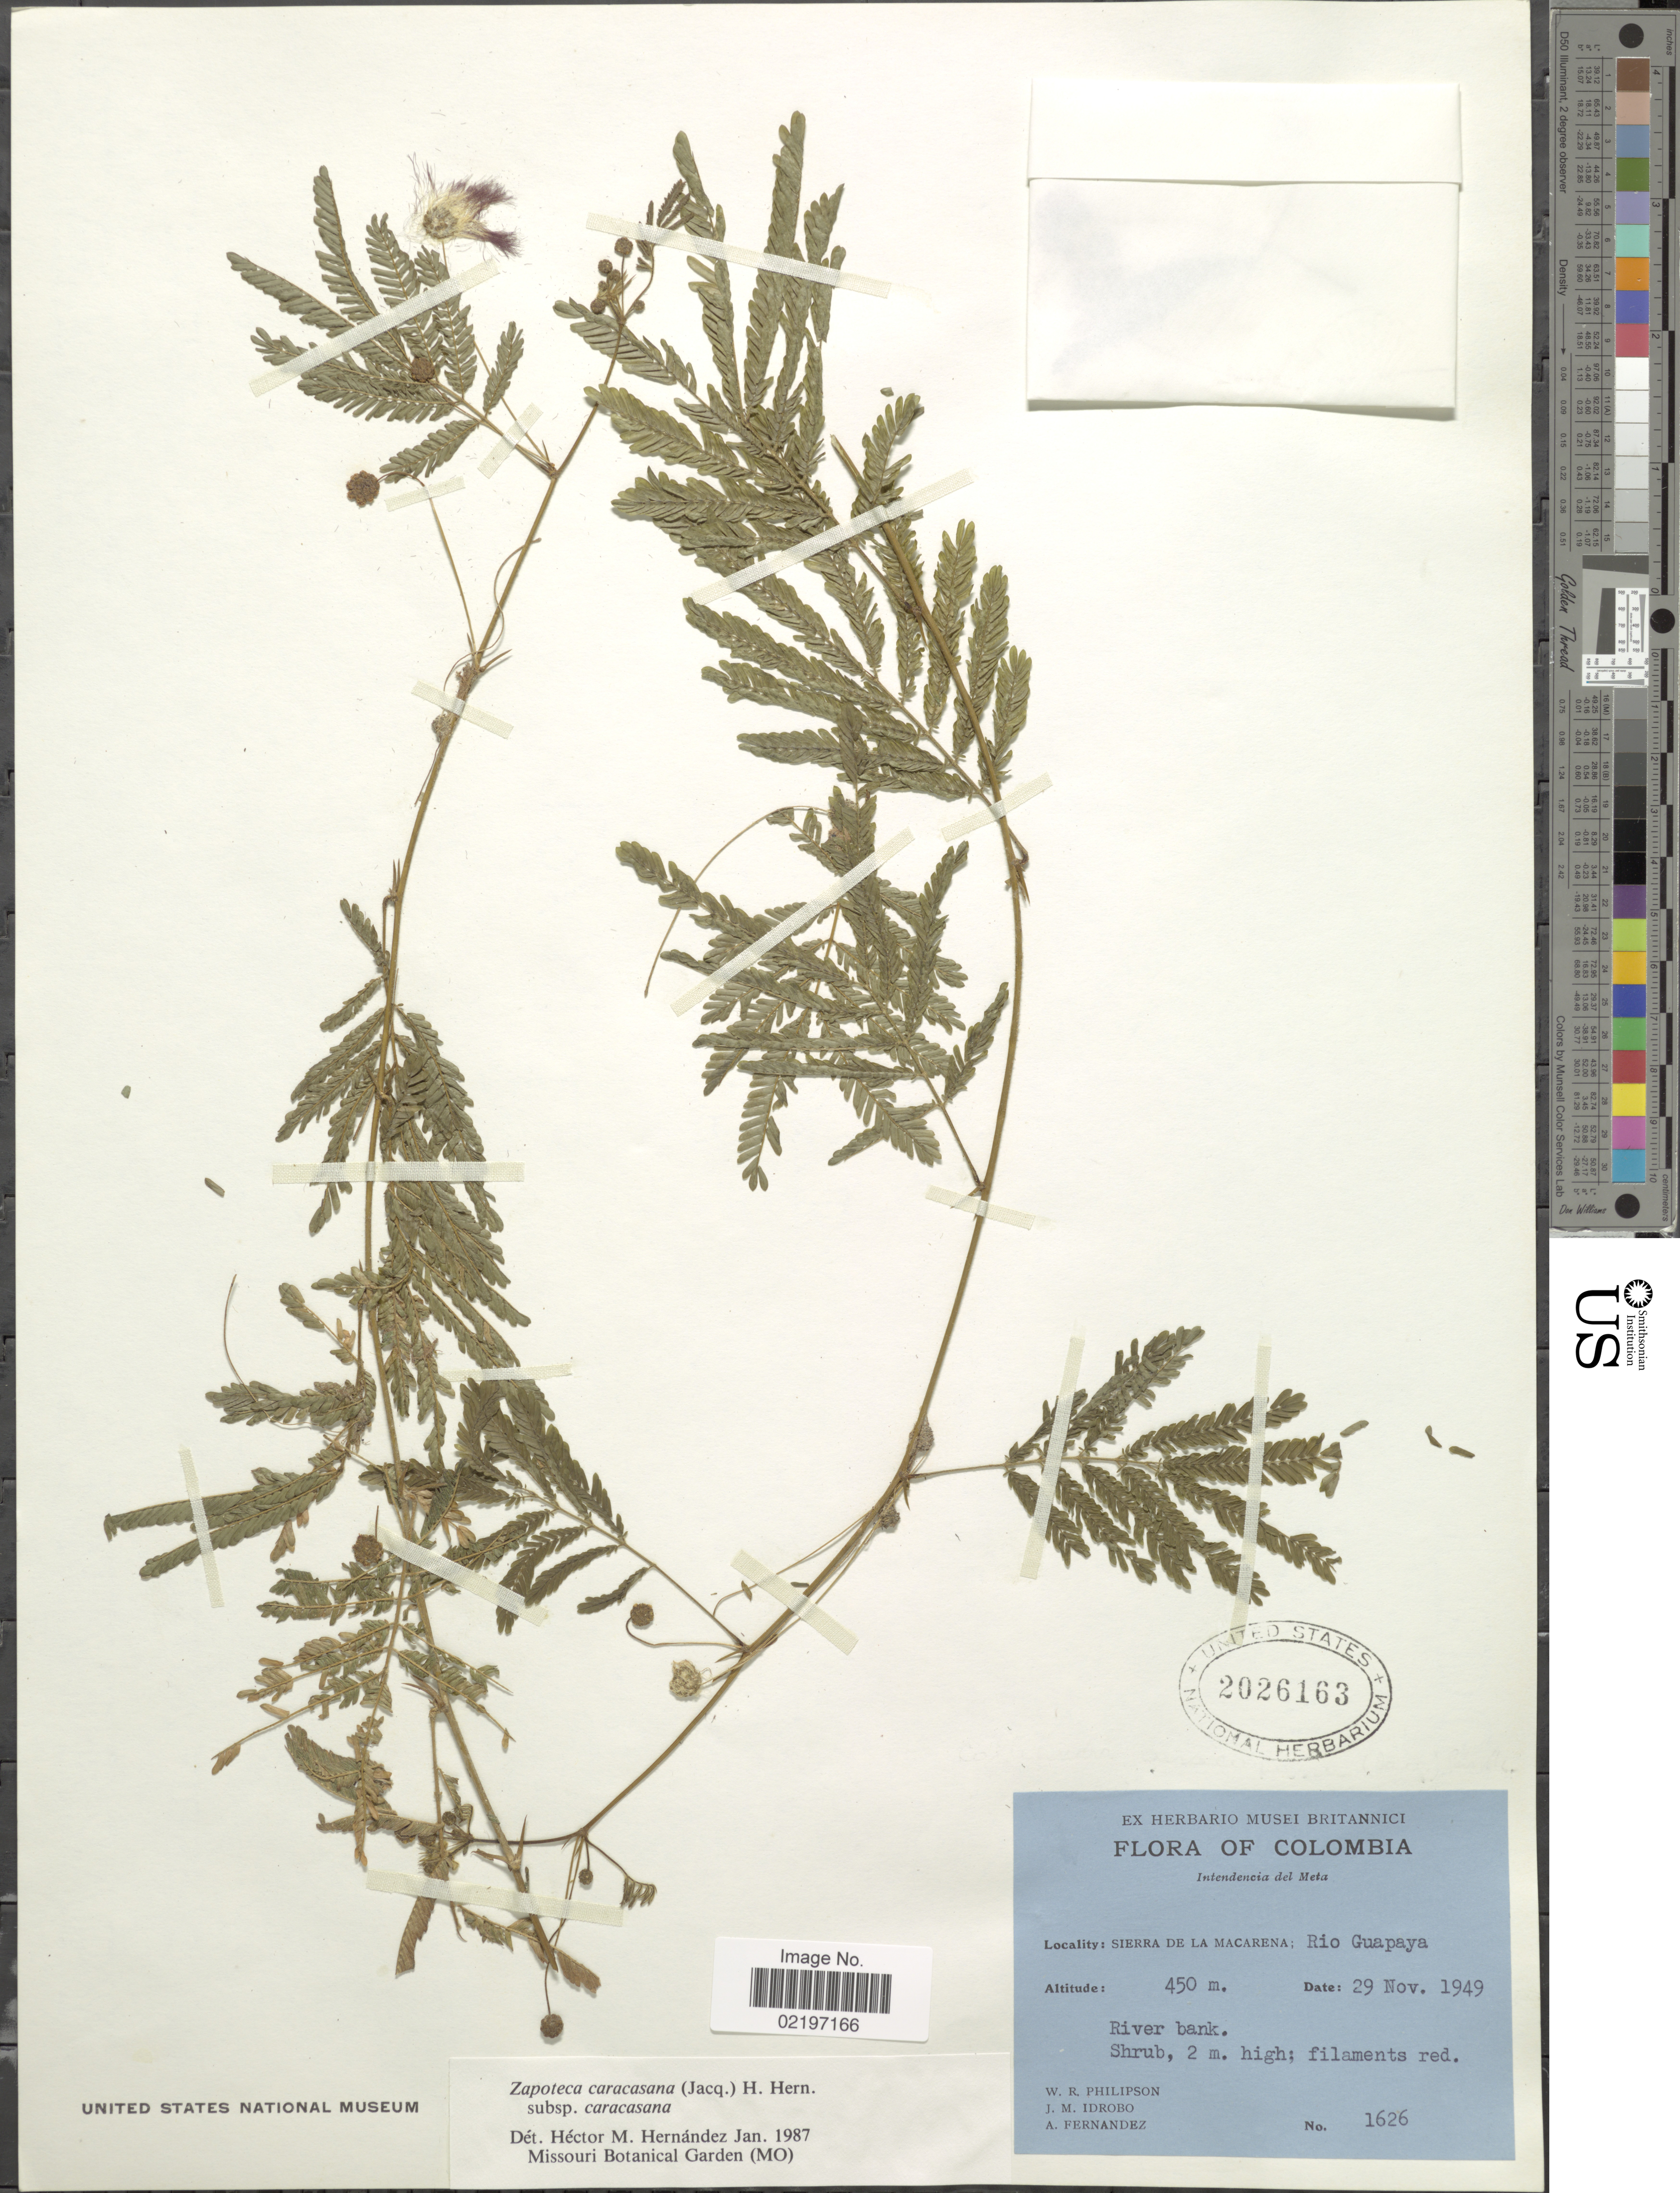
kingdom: Plantae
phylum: Tracheophyta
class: Magnoliopsida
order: Fabales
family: Fabaceae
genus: Zapoteca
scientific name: Zapoteca caracasana subsp. caracasana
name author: (Jacq.) H.M. Hern.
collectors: W. R. Philipson, J. M. Idrobo & A. Fernandez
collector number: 1626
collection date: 1949-11-29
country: Colombia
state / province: Meta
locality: Sierra de la Macarena: Rio Guapaya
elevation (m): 450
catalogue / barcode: US 2026163